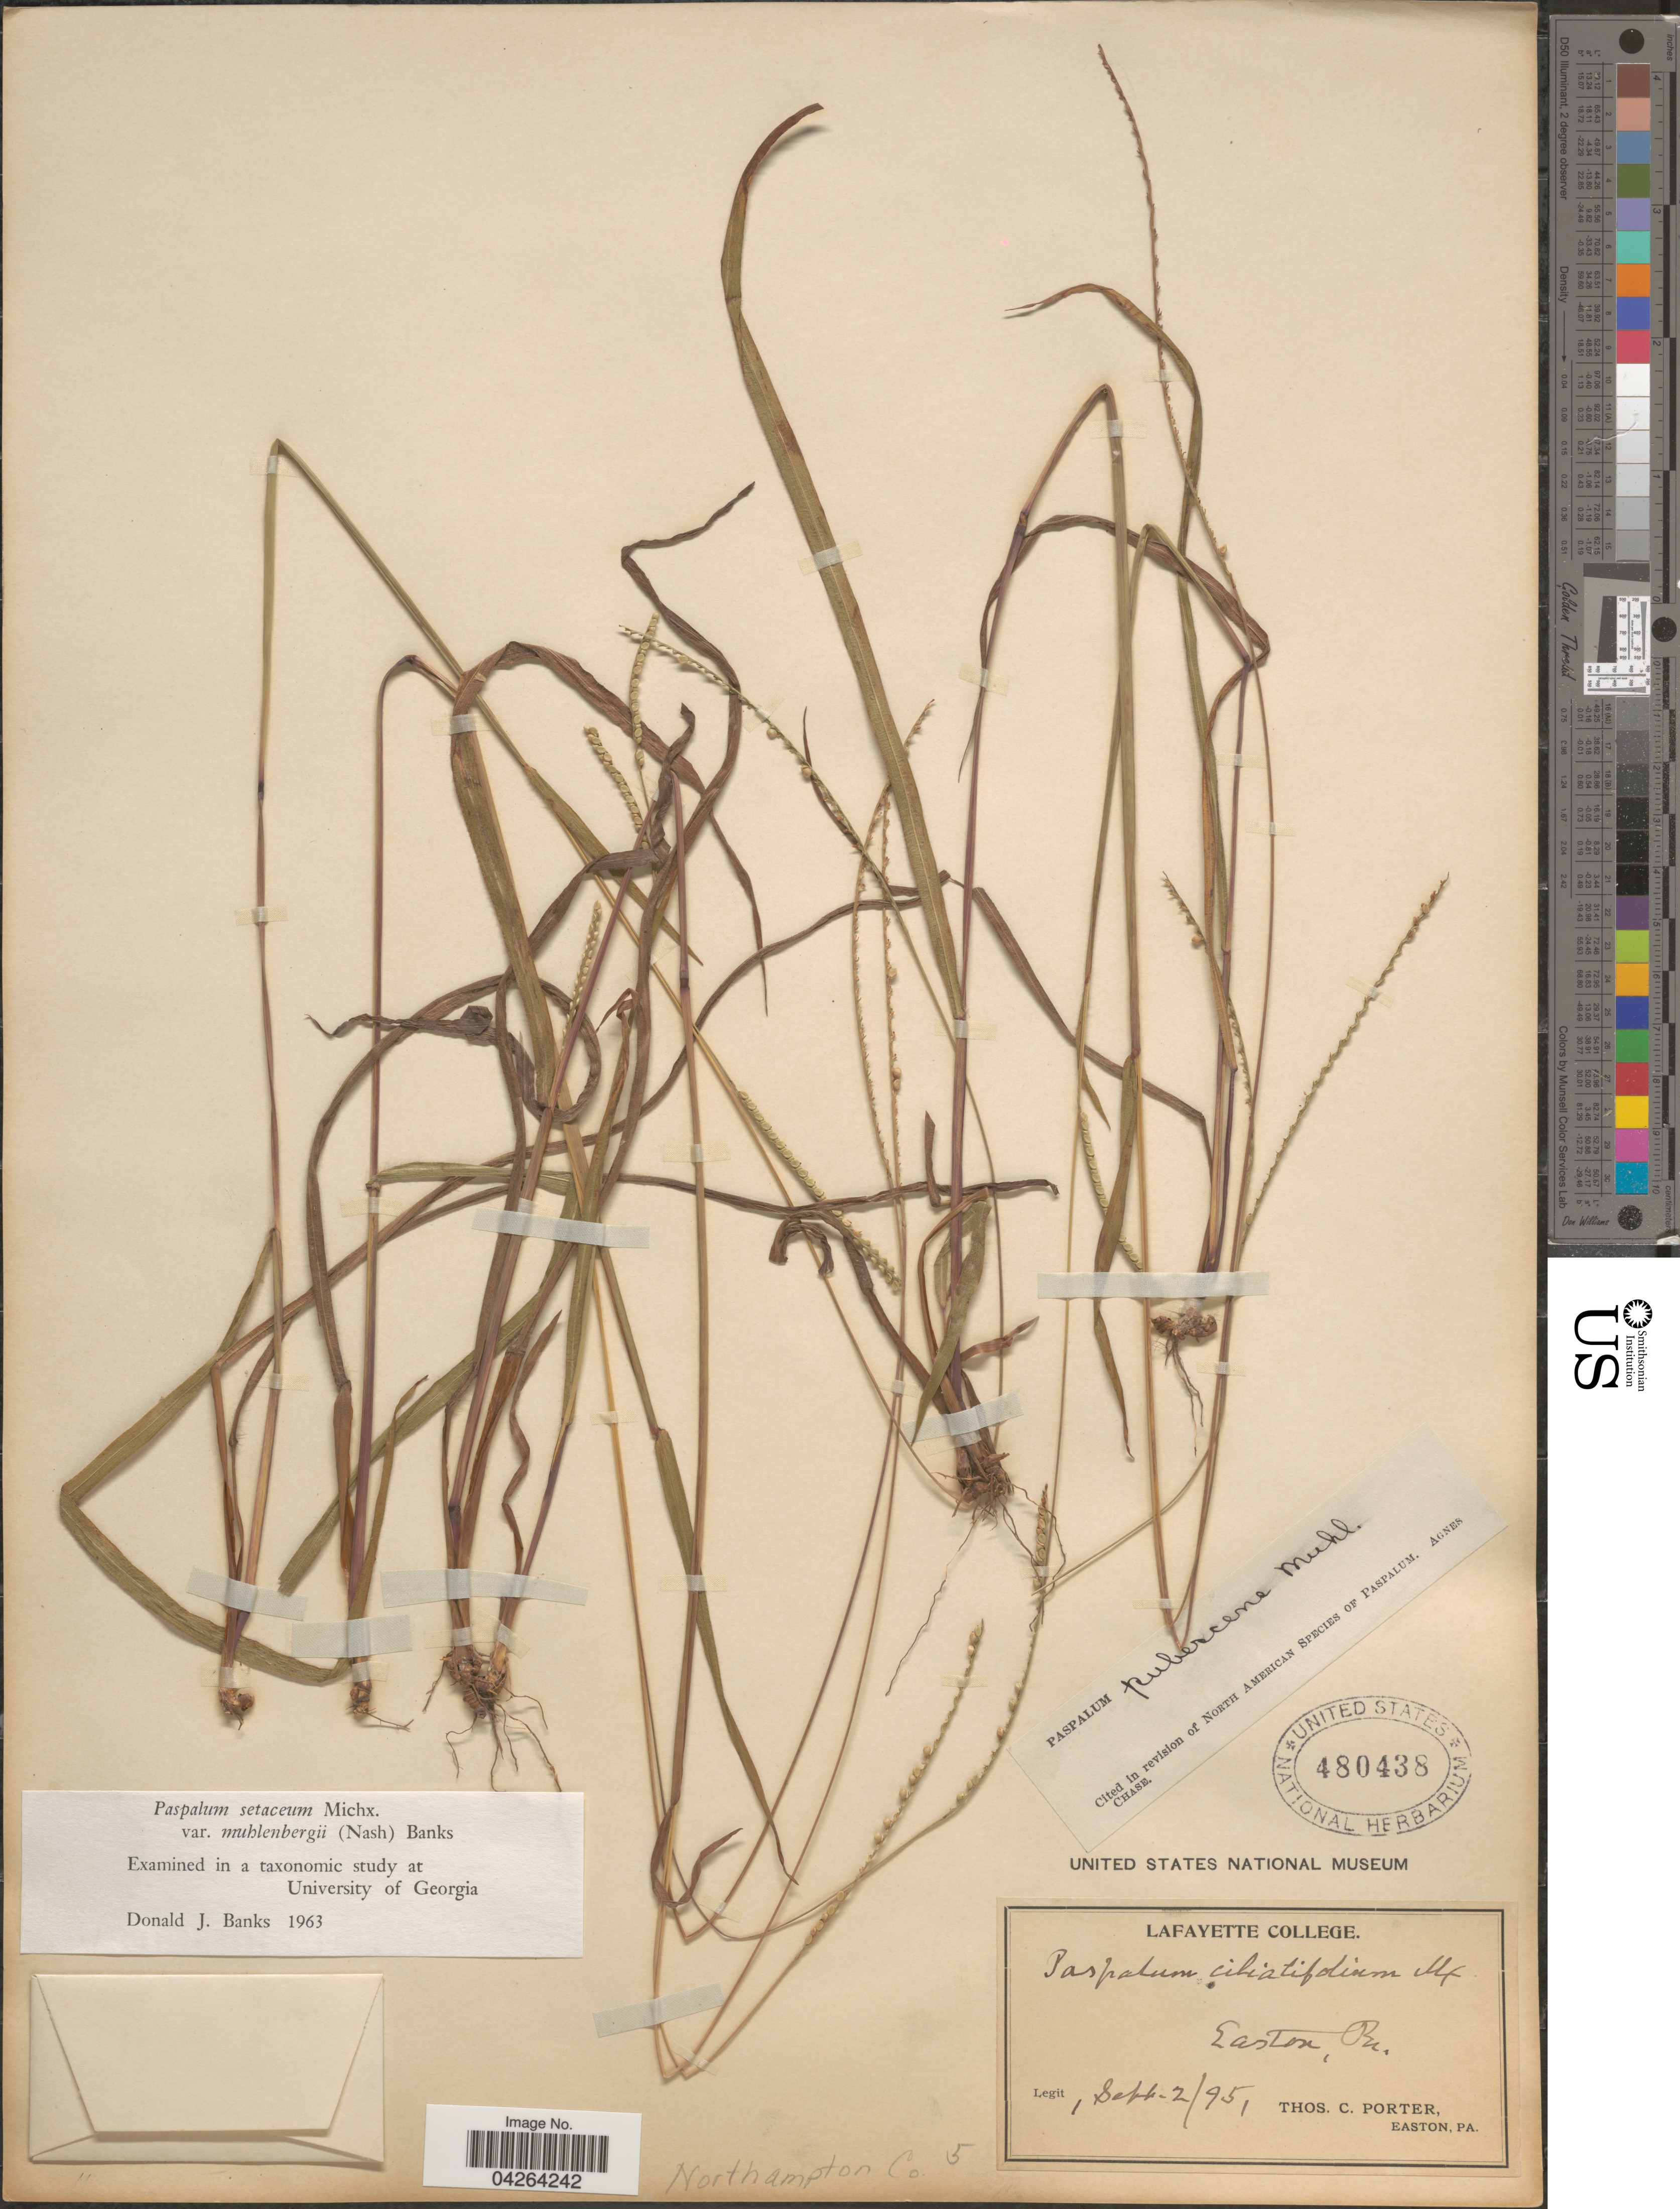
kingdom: Plantae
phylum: Tracheophyta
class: Liliopsida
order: Poales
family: Poaceae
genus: Paspalum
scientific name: Paspalum setaceum var. muhlenbergii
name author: (Nash) D.J. Banks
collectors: T. Porter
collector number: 5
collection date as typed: Transcribed d/m/y: 2/9/95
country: United States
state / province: Pennsylvania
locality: Easton. Northampton Co.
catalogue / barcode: US 480438